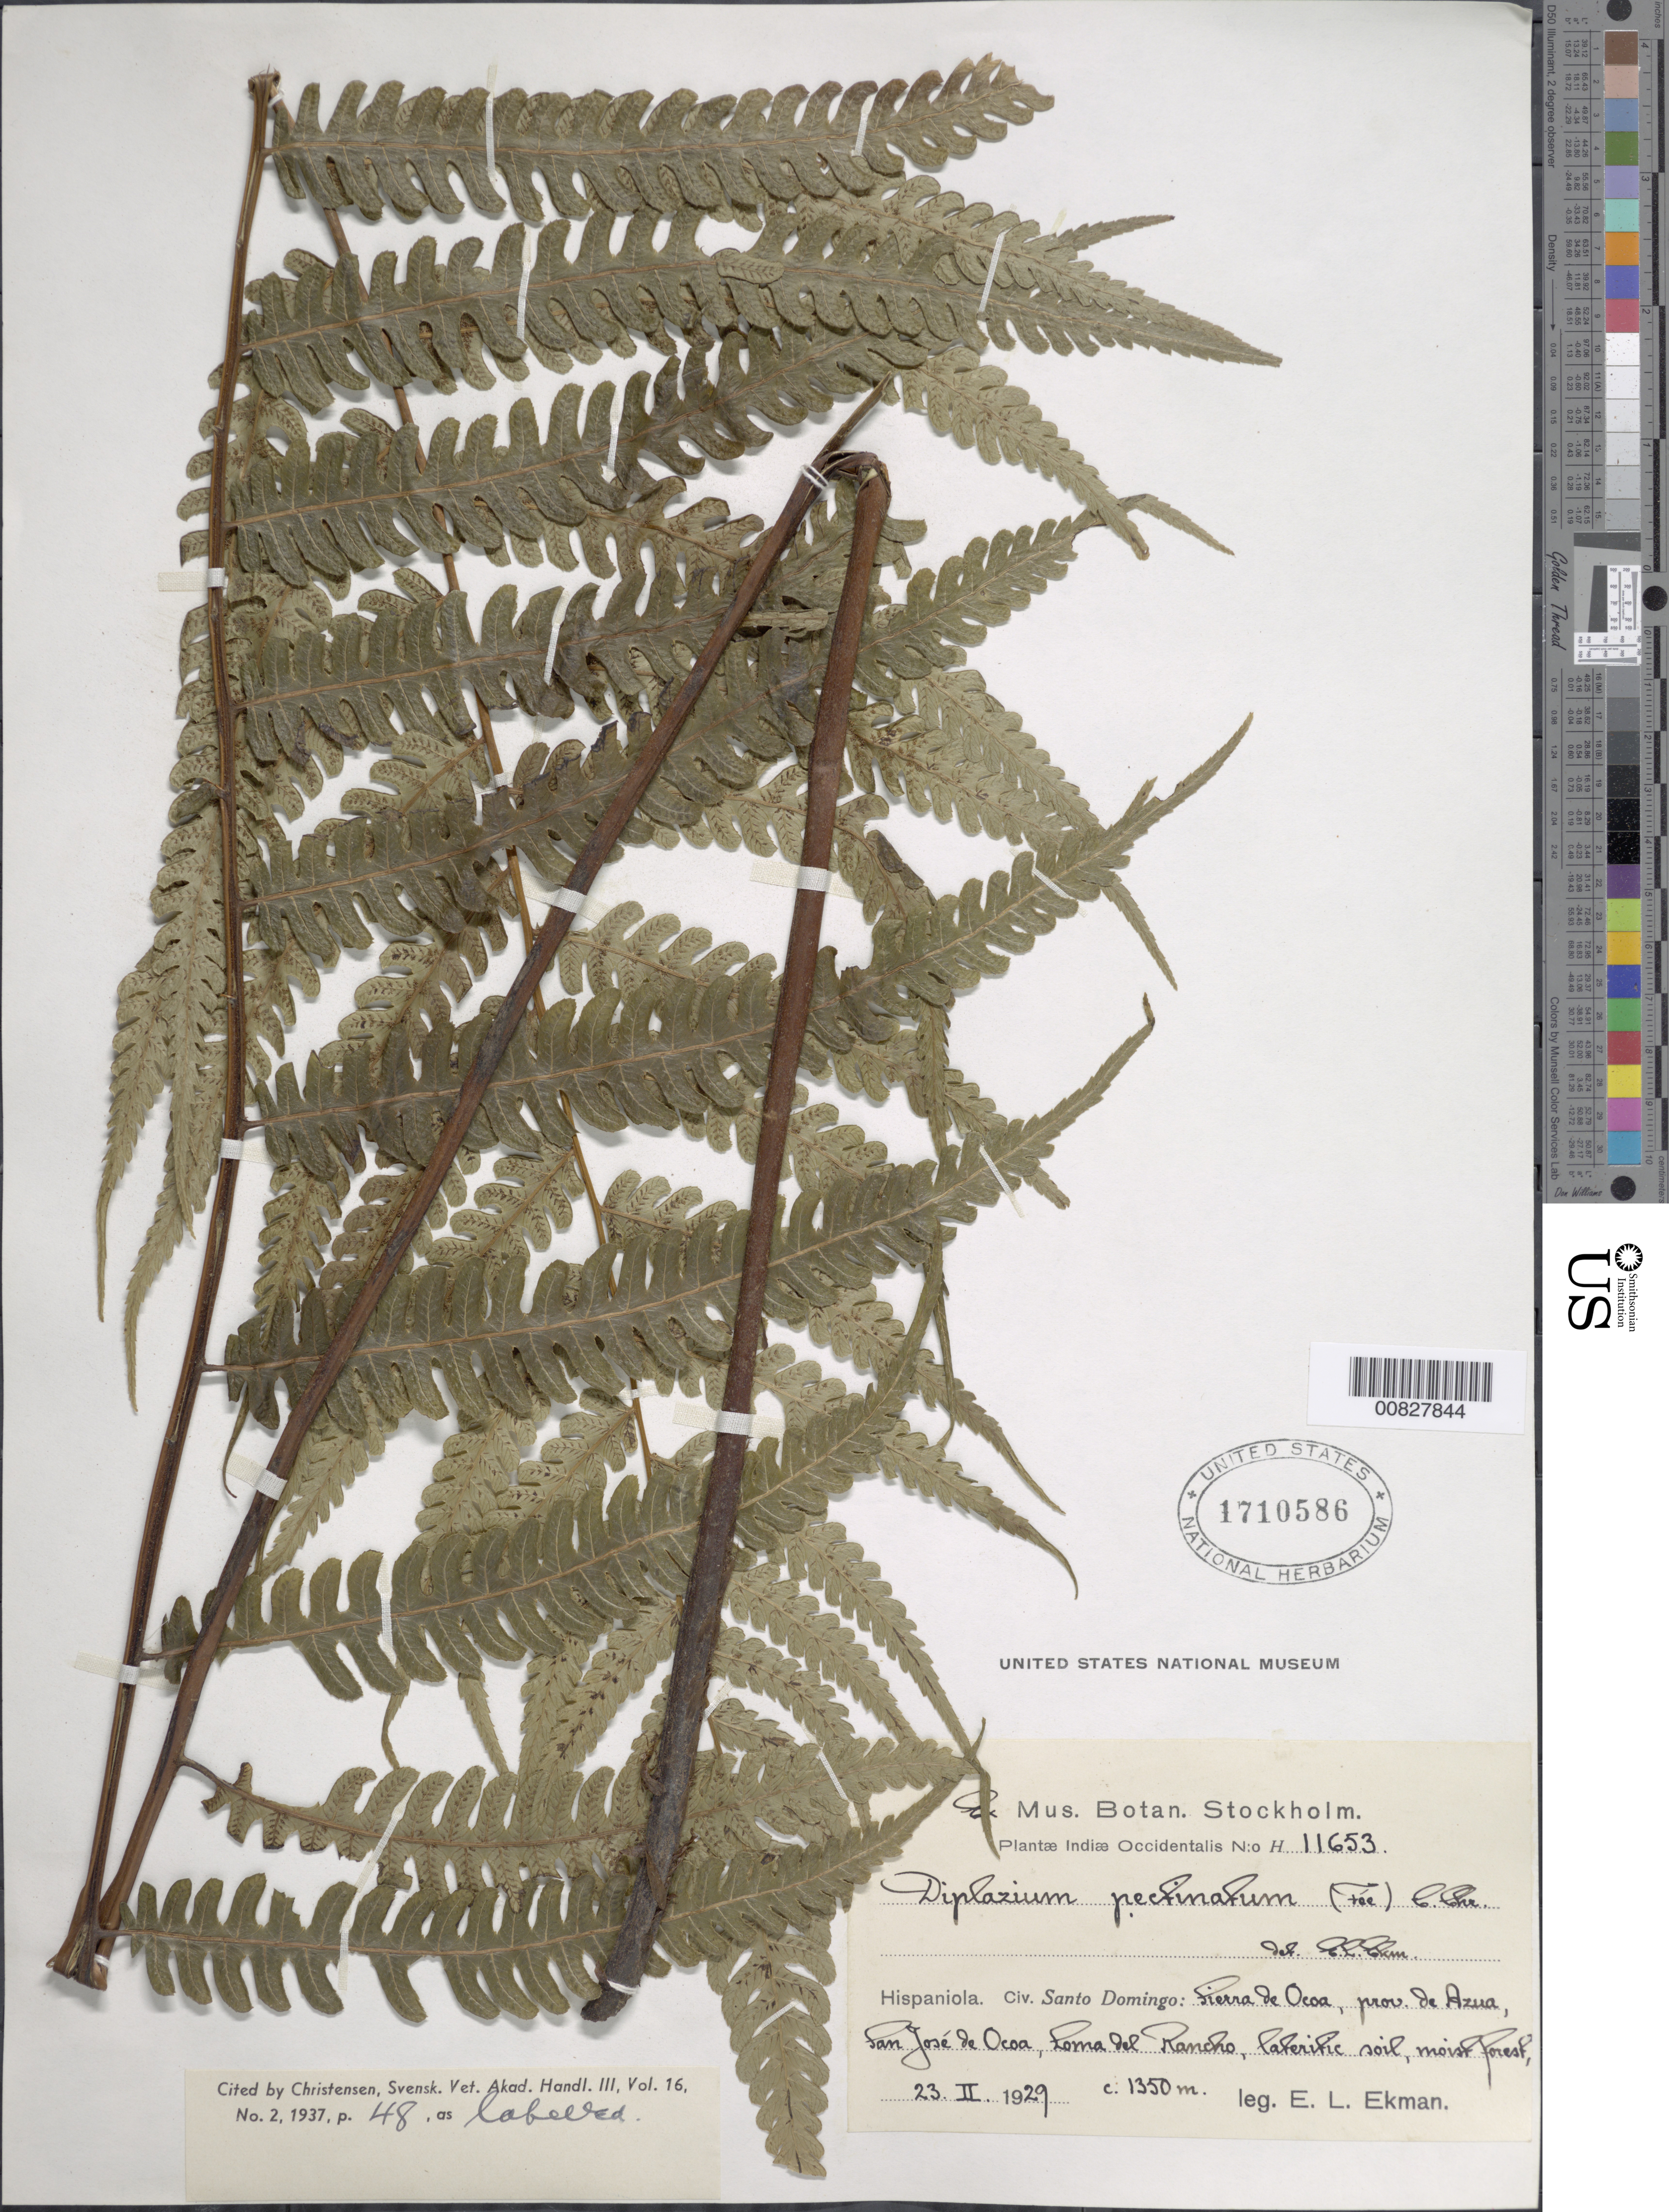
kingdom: Plantae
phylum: Tracheophyta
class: Polypodiopsida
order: Polypodiales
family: Athyriaceae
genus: Diplazium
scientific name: Diplazium tussacii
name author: Fée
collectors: E. L. Ekman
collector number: H 11653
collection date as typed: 23 Feb 1929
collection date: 1929-02-23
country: Dominican Republic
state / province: Azua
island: Hispaniola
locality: Sierra de Ocoa; San José de Ocoa, Loma del Rancho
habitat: Lateritic soil; moist forest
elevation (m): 1350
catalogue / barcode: US 1710844